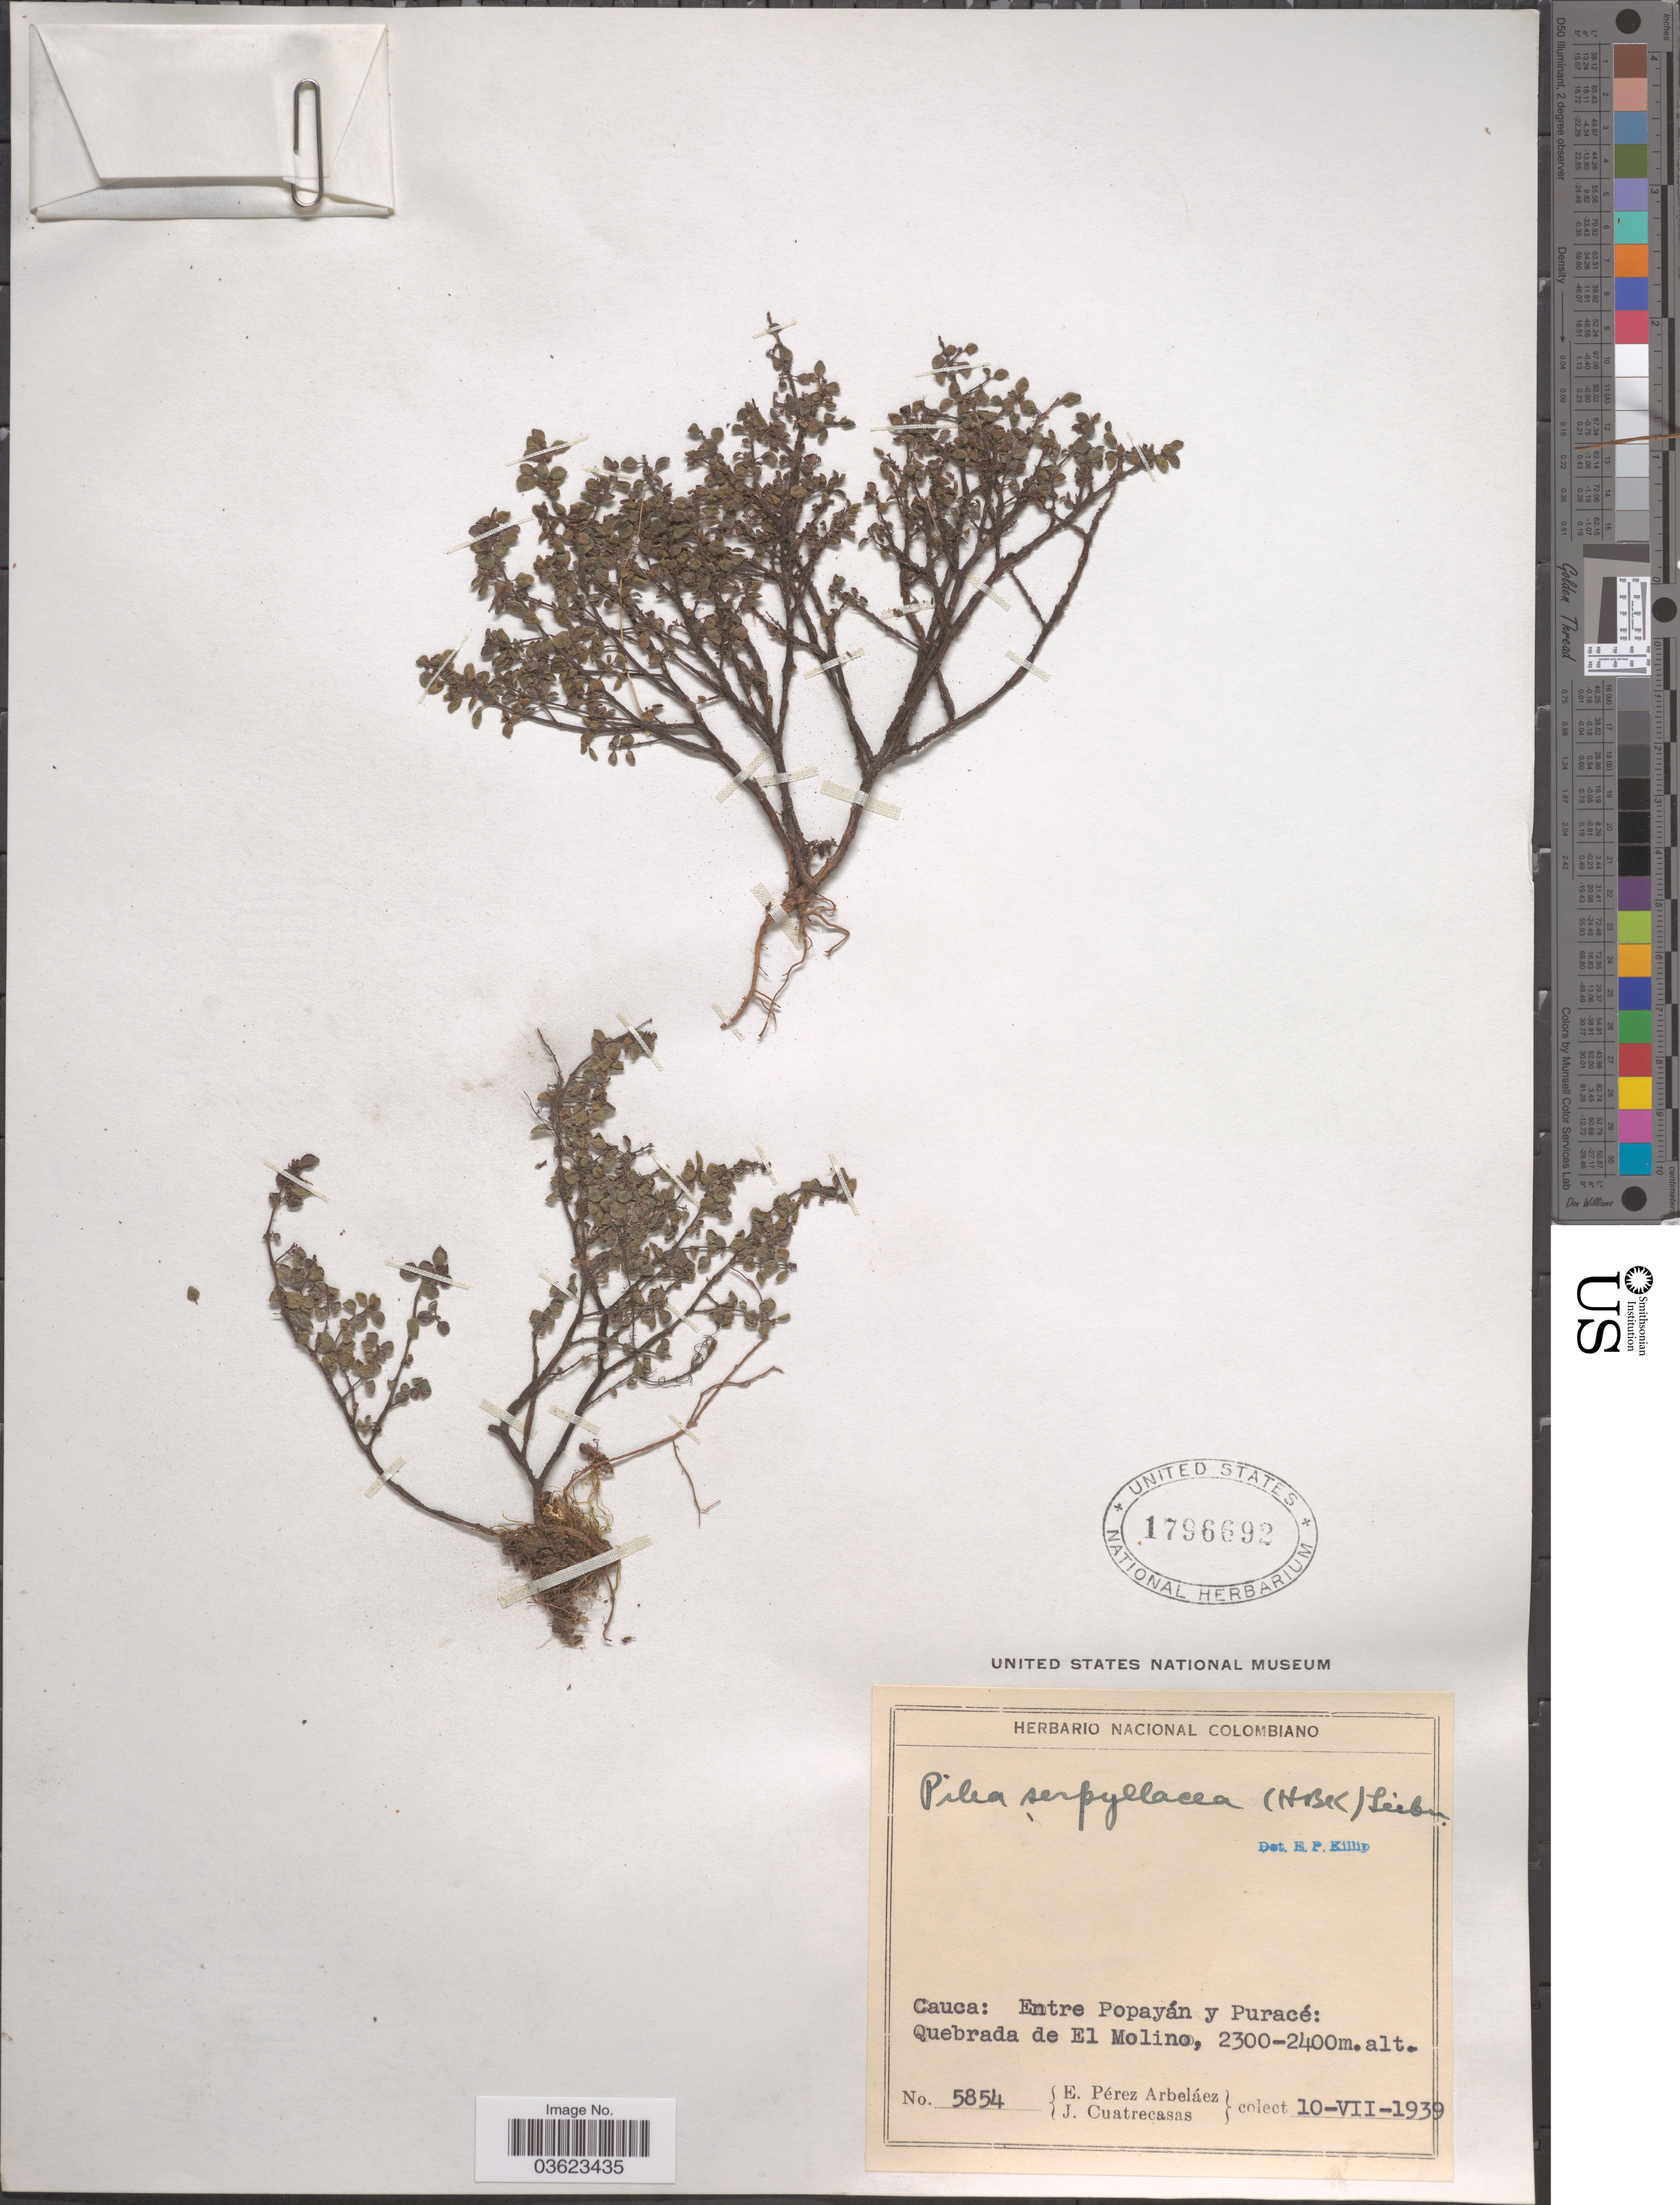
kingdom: Plantae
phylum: Tracheophyta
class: Magnoliopsida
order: Rosales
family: Urticaceae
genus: Pilea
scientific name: Pilea serpyllacea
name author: (Kunth) Liebm.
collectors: E. Pérez Arbeláez & J. Cuatrecasas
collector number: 5854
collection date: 1939-07-10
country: Colombia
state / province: Cauca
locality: Entre Popayán y Puracé: Quebrada de El Molino.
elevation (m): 2300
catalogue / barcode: US 1796692